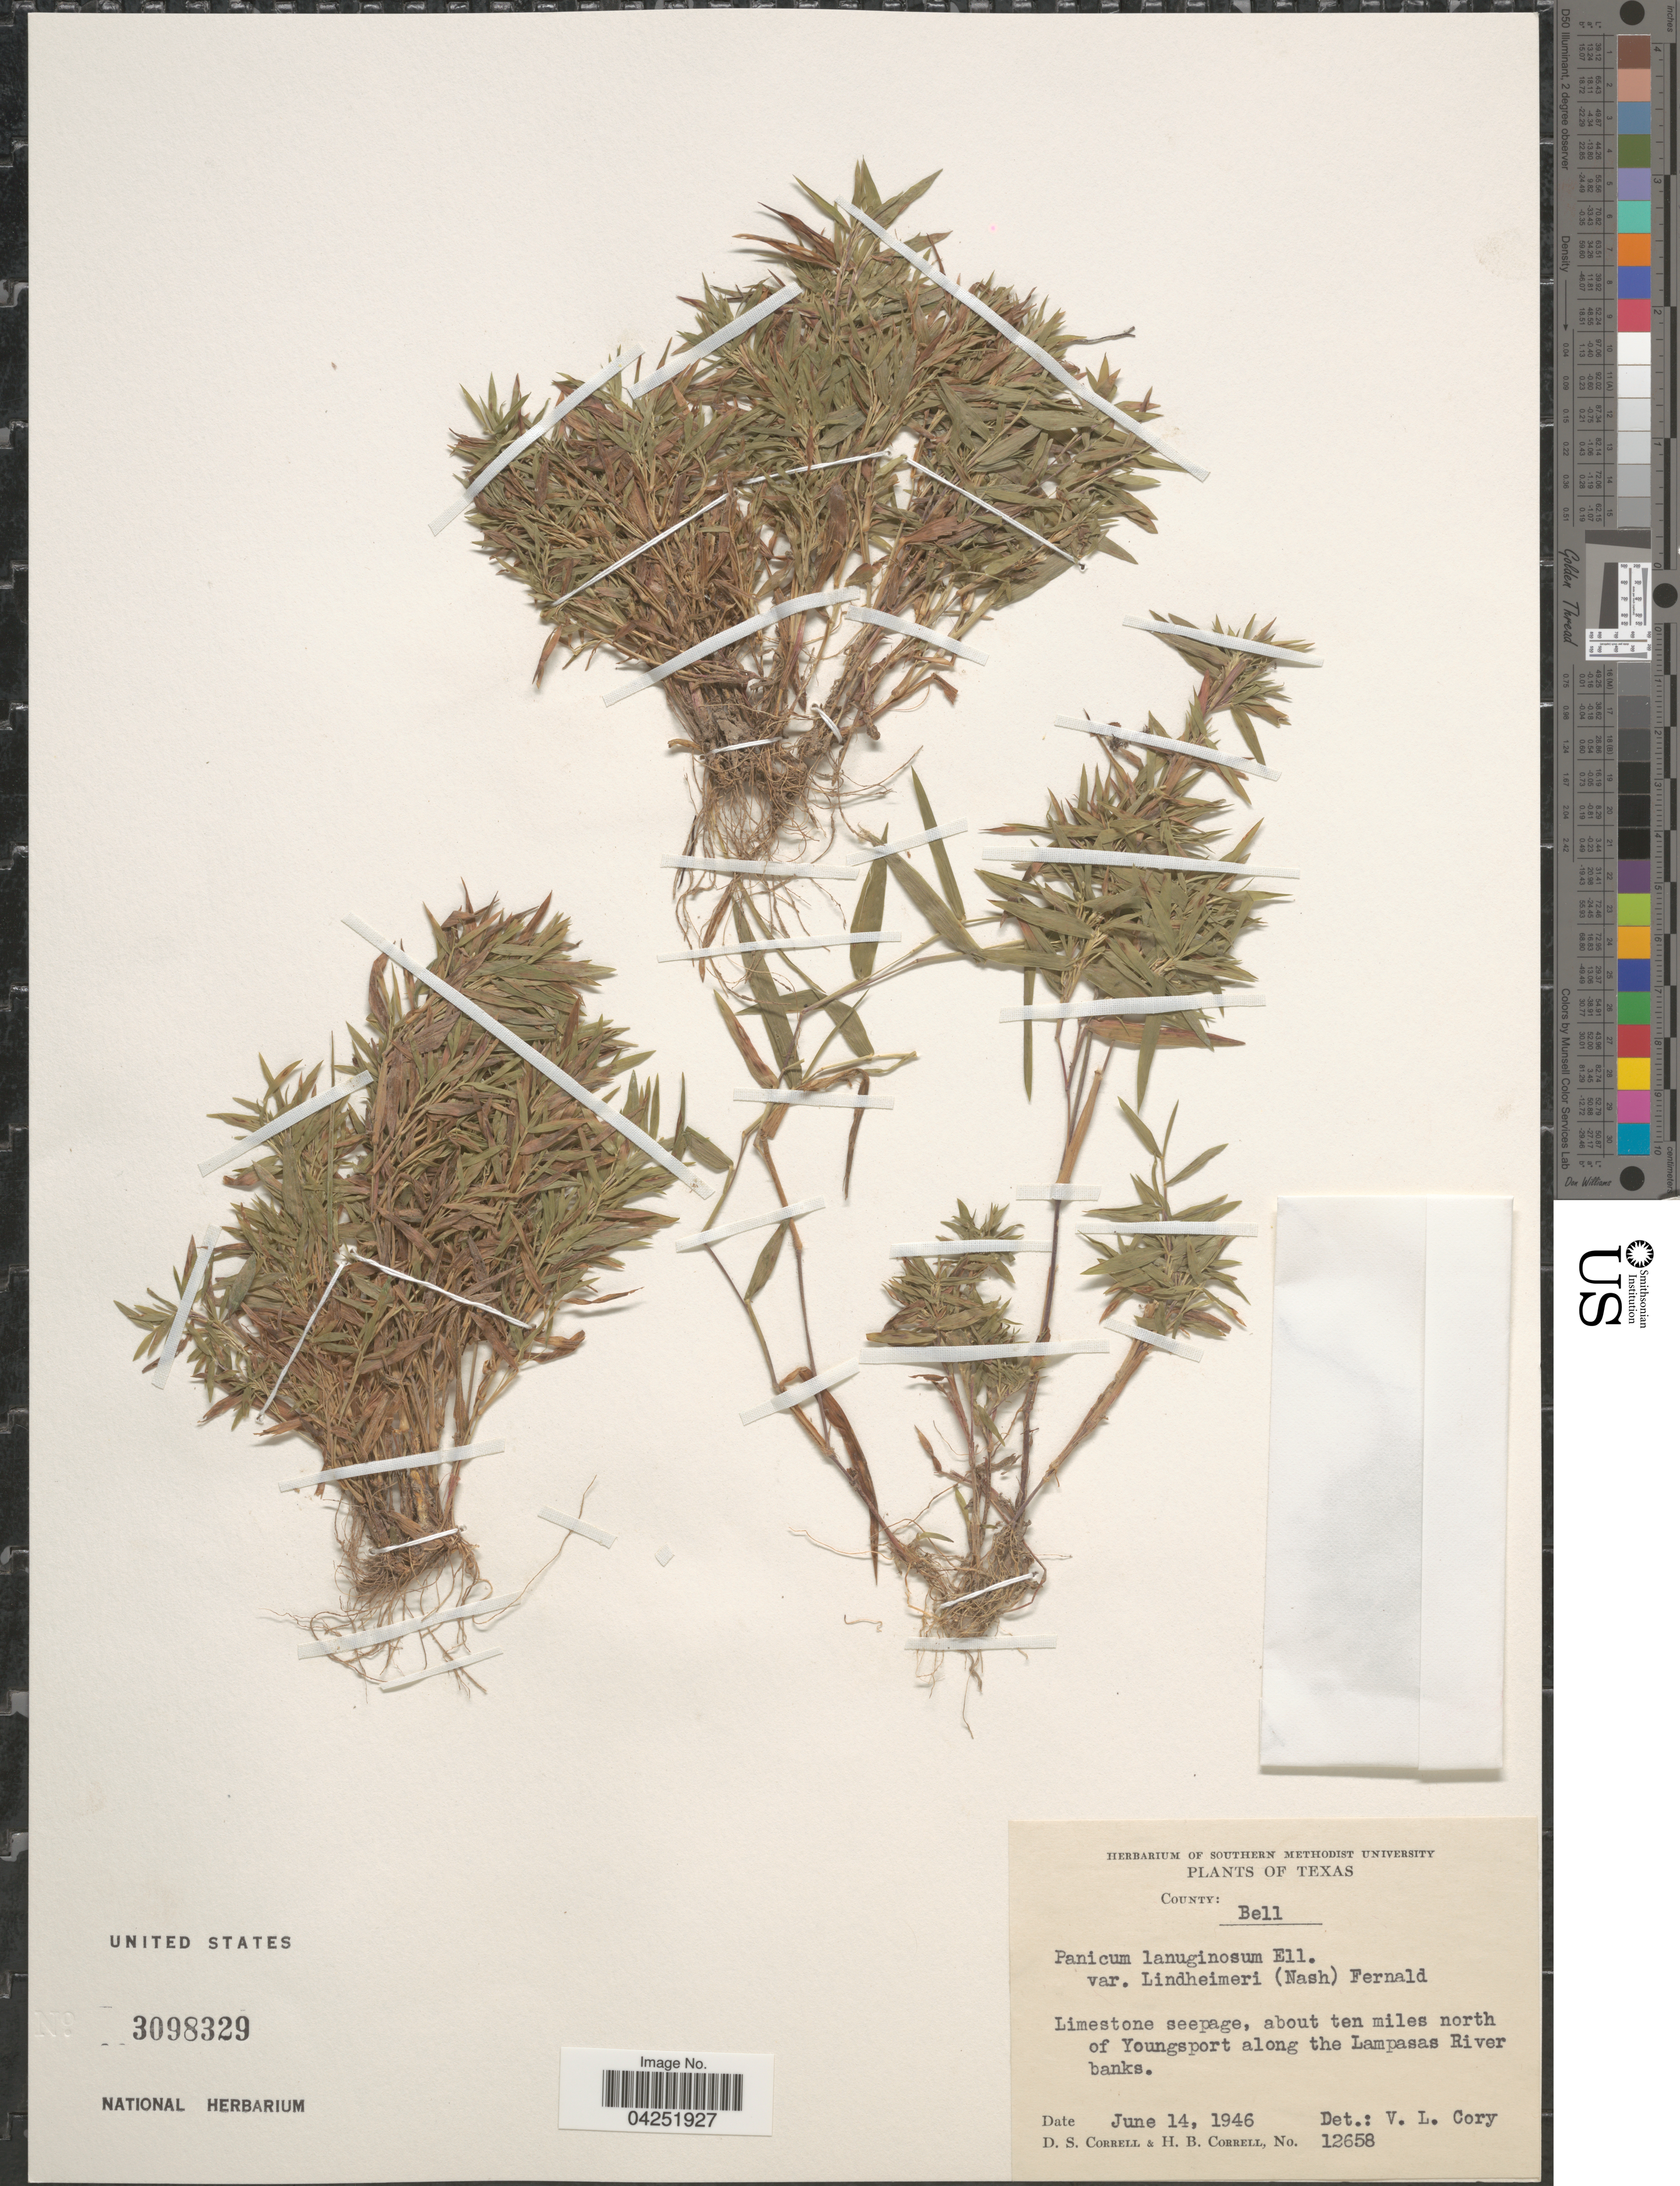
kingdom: Plantae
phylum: Tracheophyta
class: Liliopsida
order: Poales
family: Poaceae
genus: Dichanthelium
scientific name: Dichanthelium acuminatum var. lindheimeri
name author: (Nash) Gould & C.A. Clark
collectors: D. S. Correll & H. Correll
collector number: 12658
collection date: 1946-06-14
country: United States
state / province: Texas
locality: County: Bell. Limestone seepage, about ten miles north of Youngsport along the Lampasas River banks.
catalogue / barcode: US 3098329